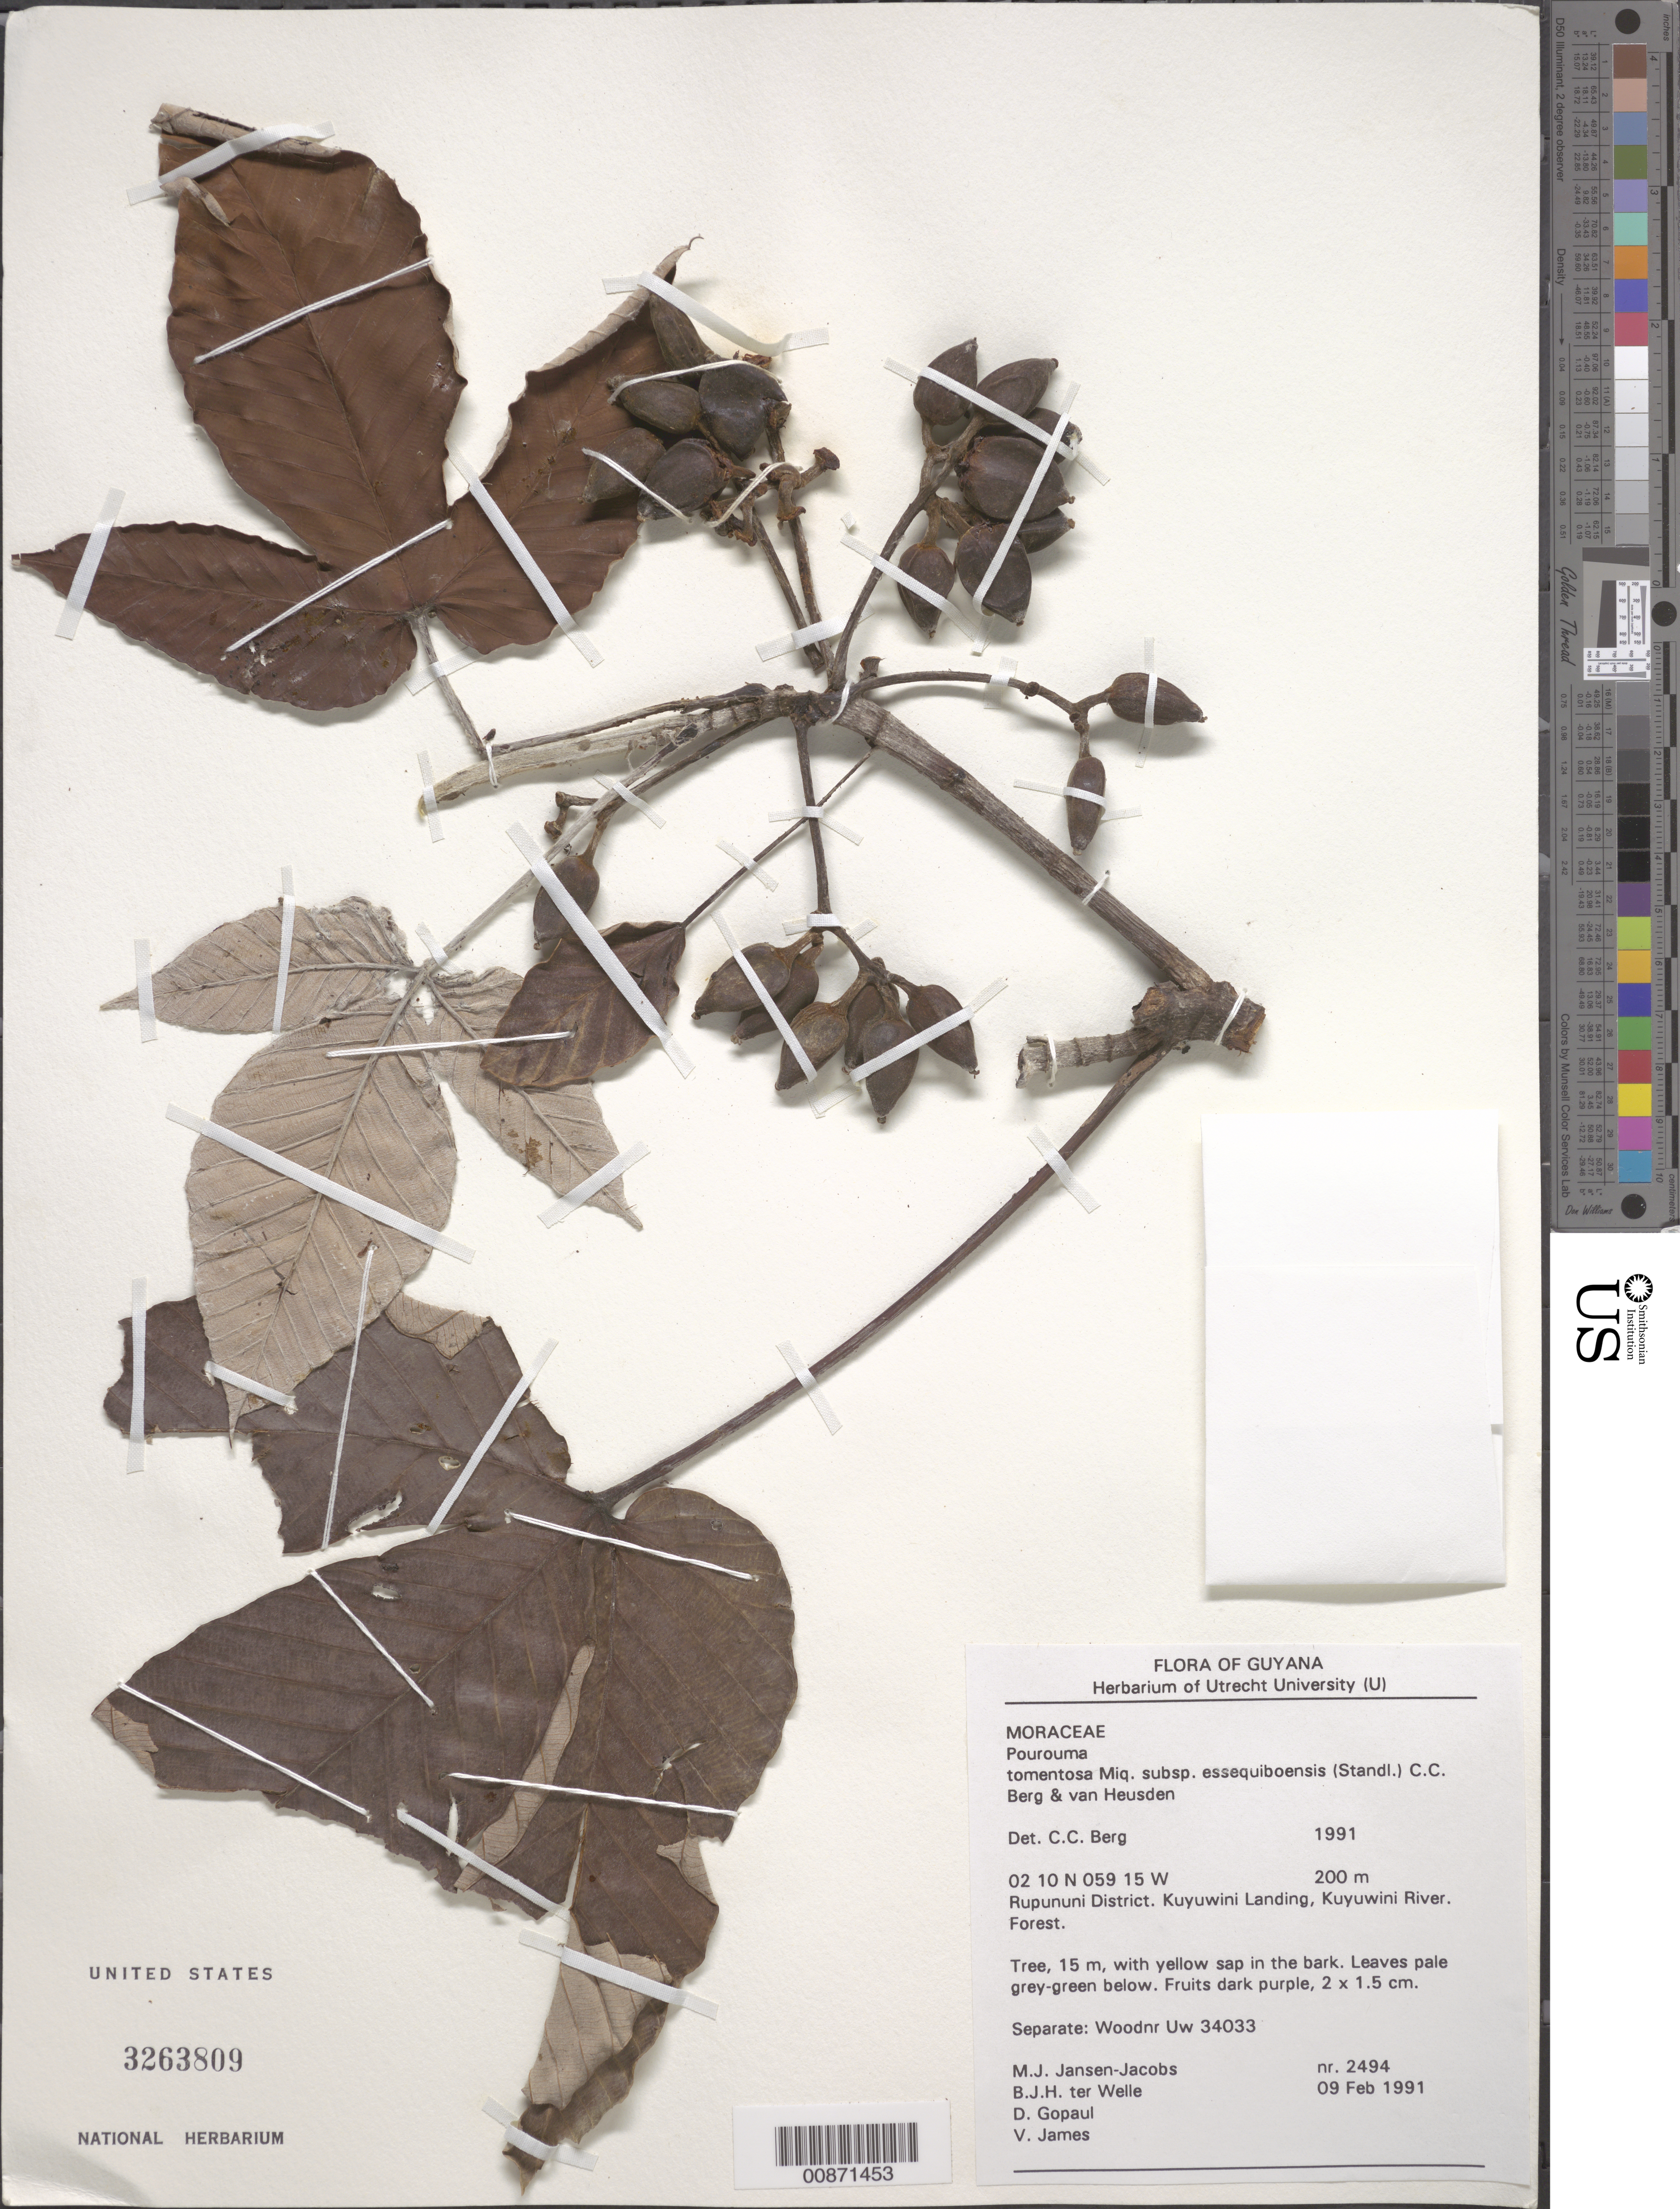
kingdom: Plantae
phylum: Tracheophyta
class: Magnoliopsida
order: Rosales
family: Urticaceae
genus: Pourouma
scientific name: Pourouma tomentosa subsp. essequiboensis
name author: (Standl.) C.C. Berg & Heusden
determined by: Berg, C. C.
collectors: M. J. Jansen-Jacobs, B. Welle, D. Gopaul & V. James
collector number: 2494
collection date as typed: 9-Feb-91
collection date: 1991-02-09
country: Guyana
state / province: U. Takutu-U. Essequibo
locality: Kuyuwini Landing, Kuyuwini River, Rupununi District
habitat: Forest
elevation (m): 200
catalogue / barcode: US 3263809